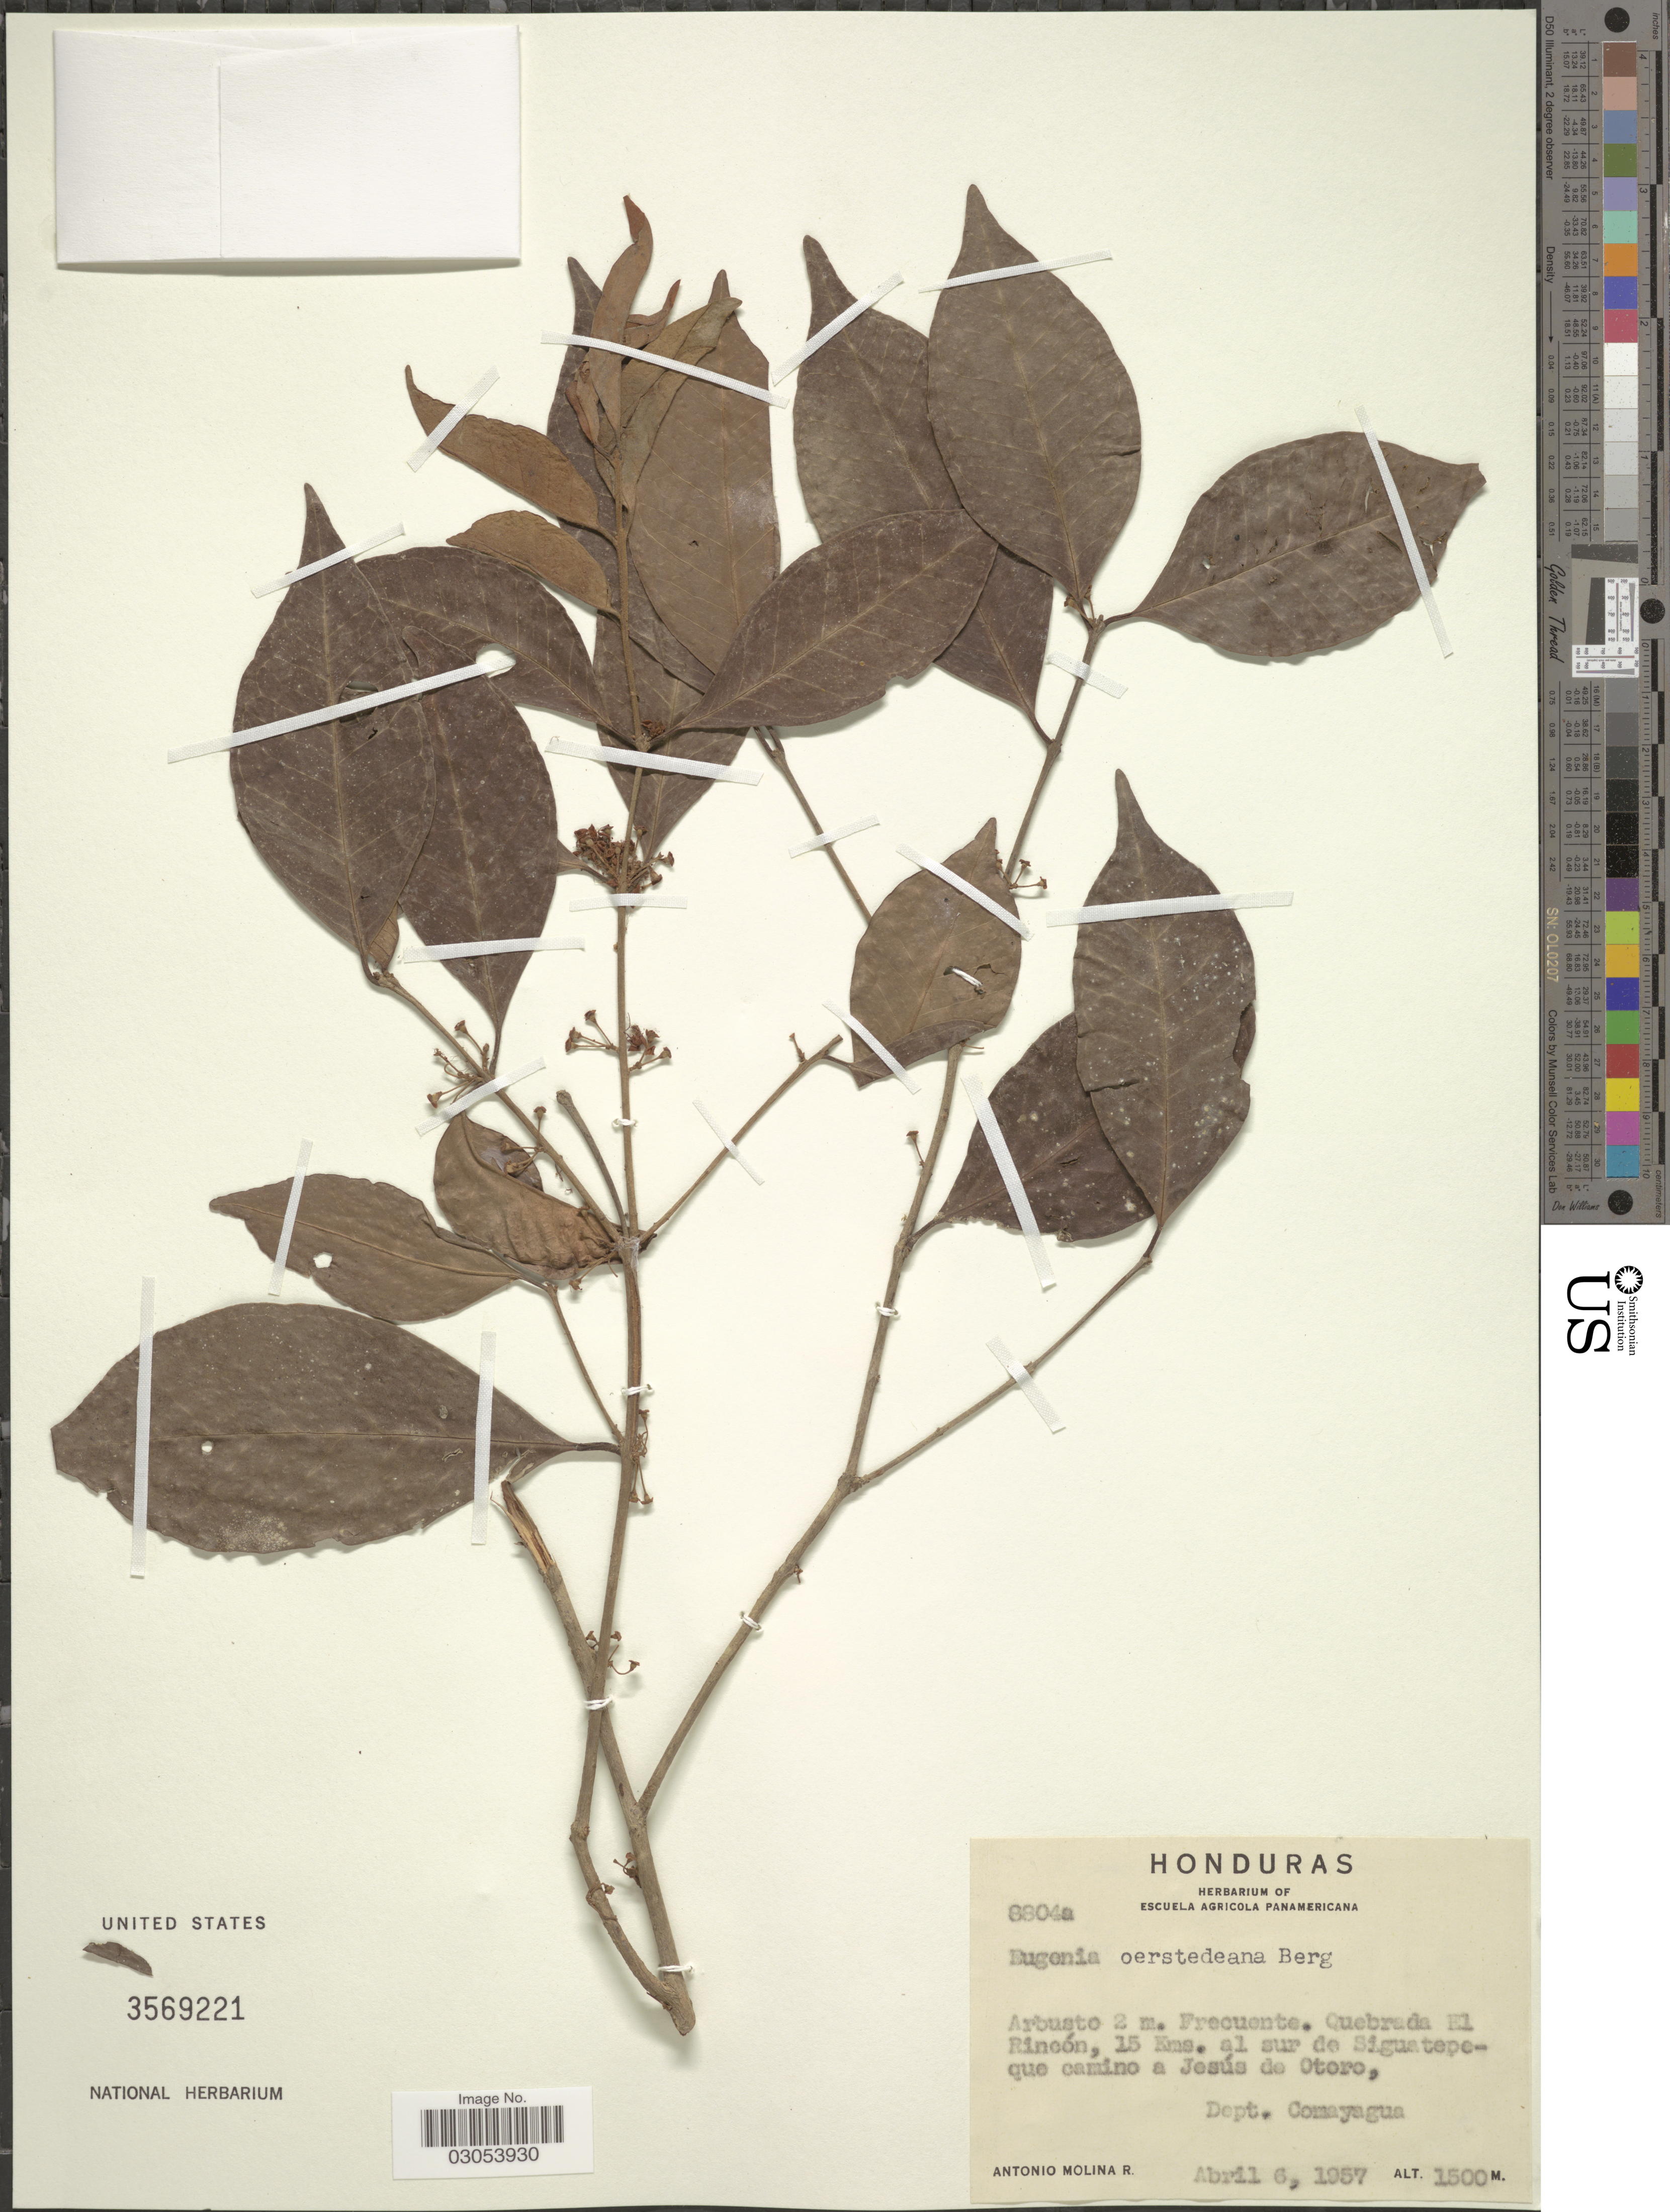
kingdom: Plantae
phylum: Tracheophyta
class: Magnoliopsida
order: Myrtales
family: Myrtaceae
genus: Eugenia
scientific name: Eugenia oerstediana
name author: O. Berg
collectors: A. Molina R.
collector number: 8804a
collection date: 1957-04-06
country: Honduras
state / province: Comayagua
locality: Quebrada El Rincón, 15 Kms. al sur de Siguatepeque camino a Jesús de Otoro, Dept. Comayagua.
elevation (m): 1500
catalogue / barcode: US 3569221